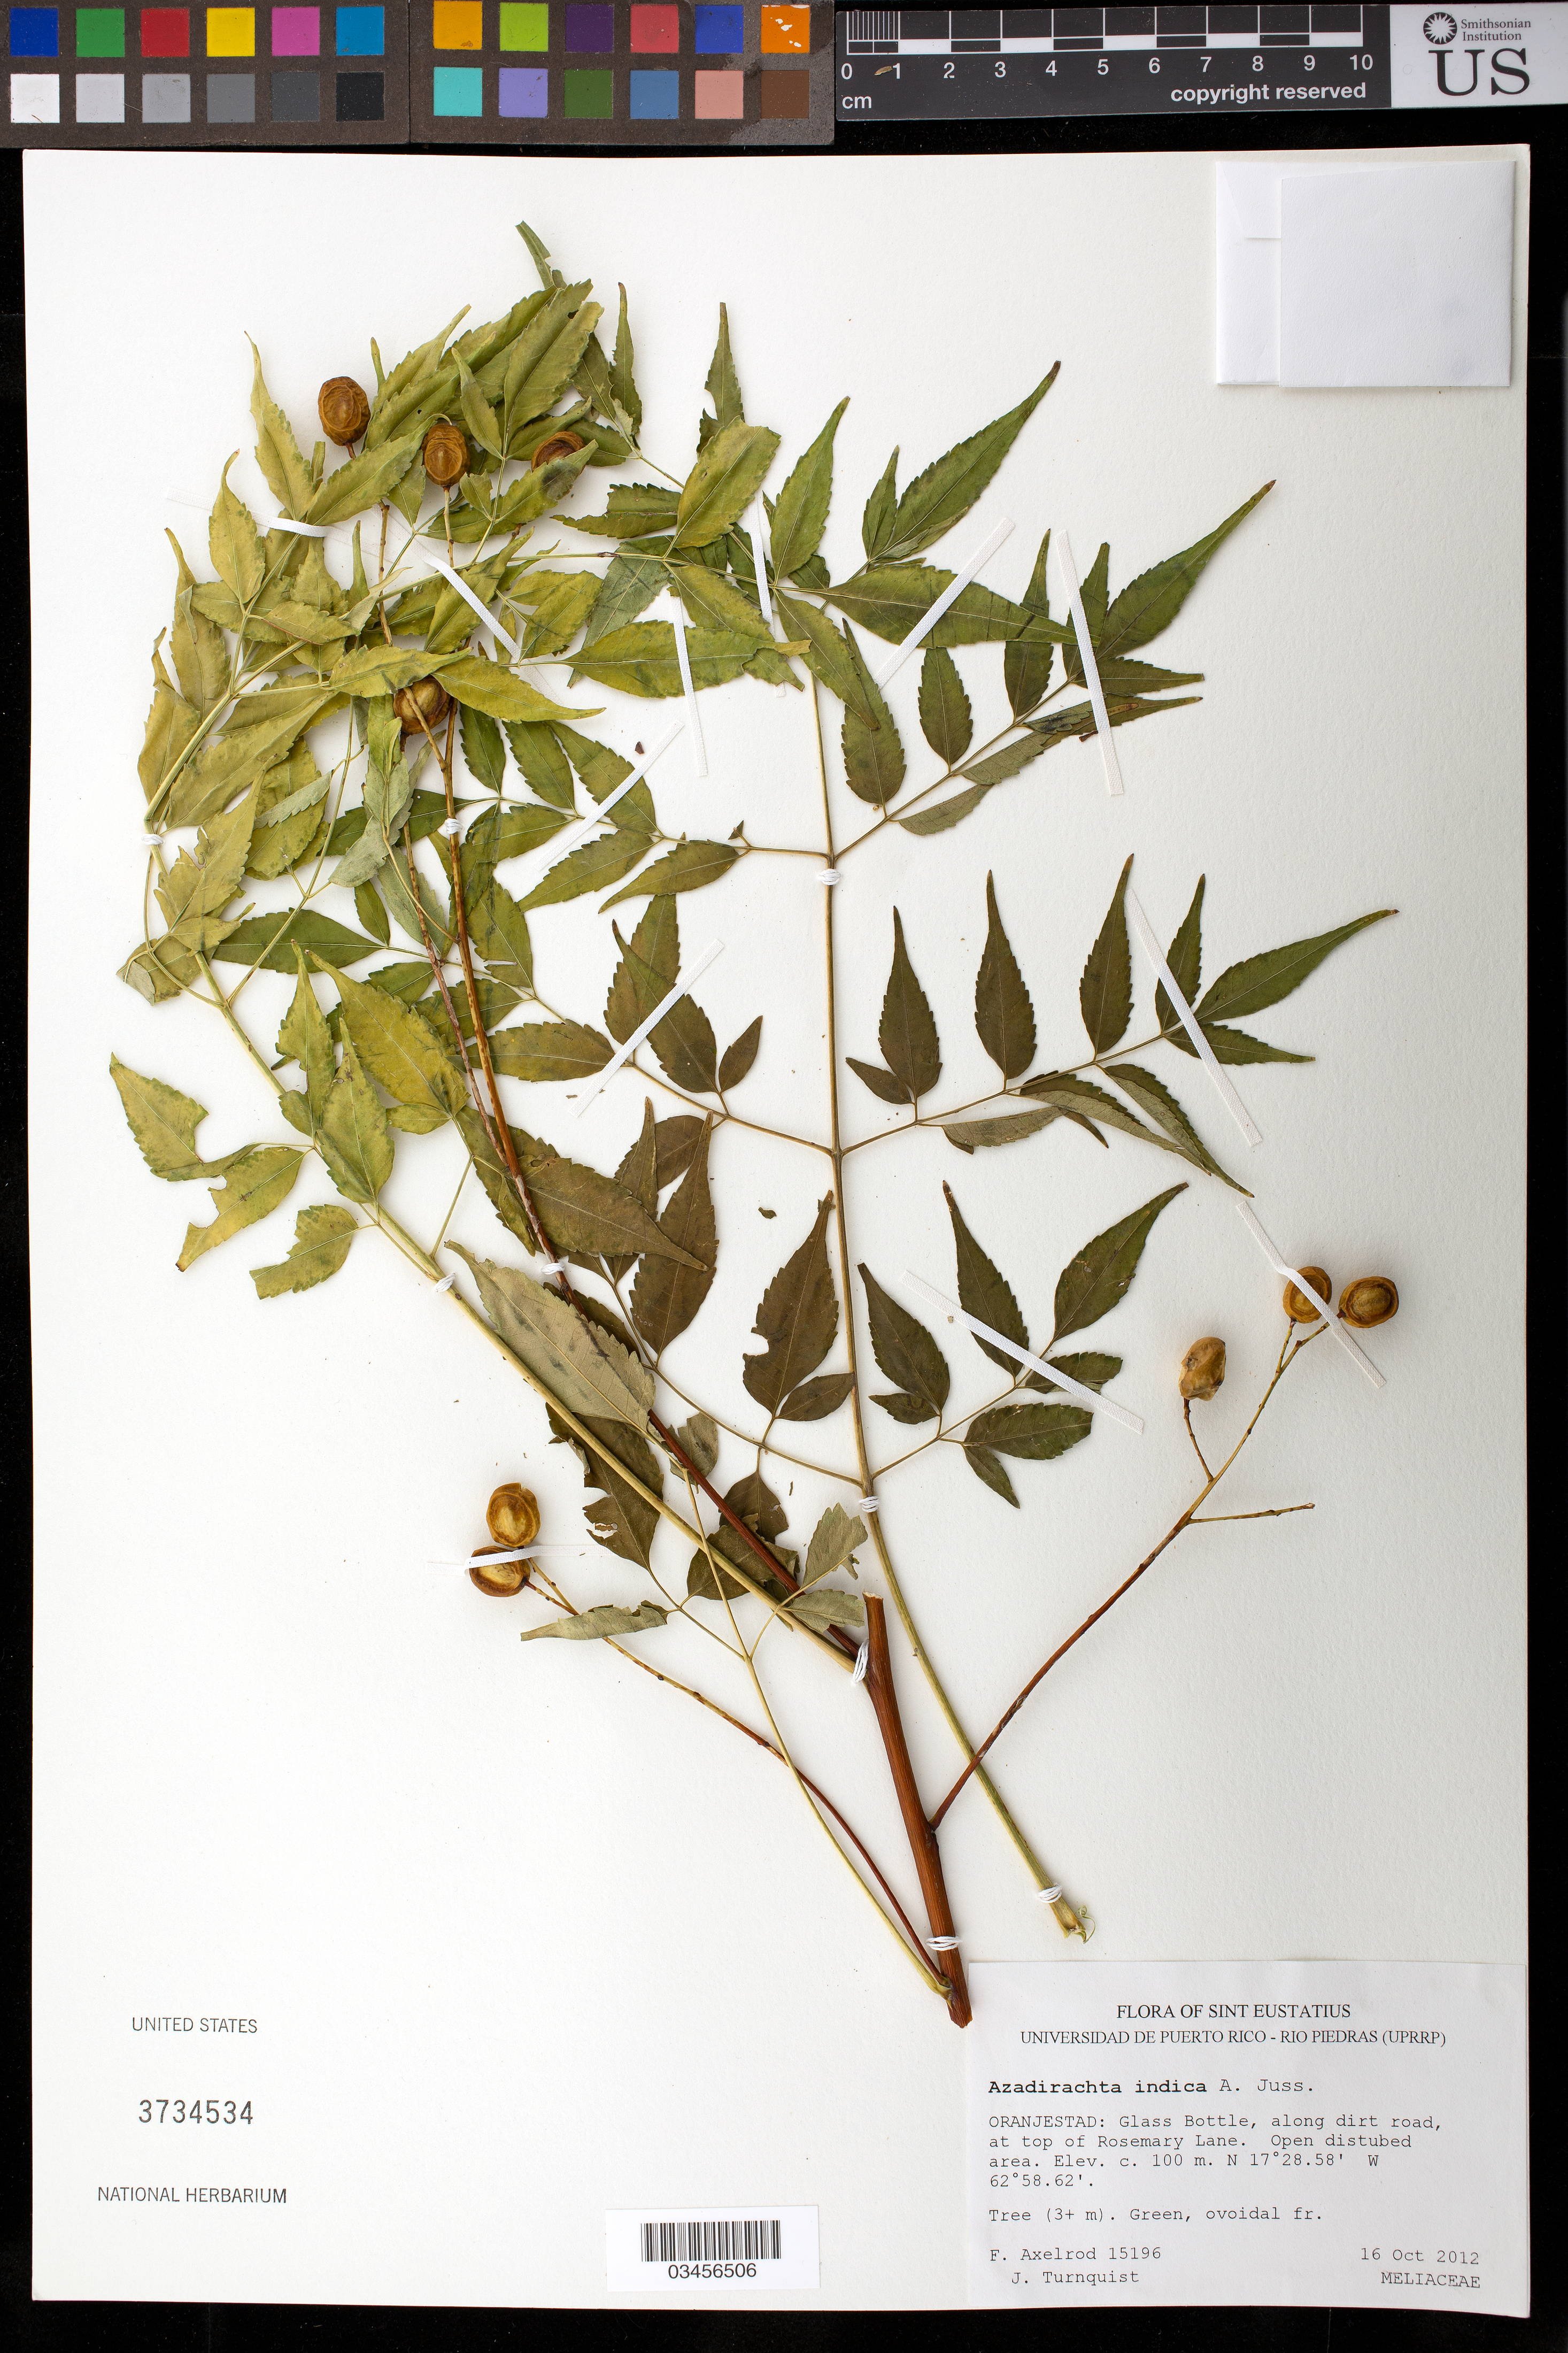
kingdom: Plantae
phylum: Tracheophyta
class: Magnoliopsida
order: Sapindales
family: Meliaceae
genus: Azadirachta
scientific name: Azadirachta indica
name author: A. Juss.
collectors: F. S. Axelrod & J. Turnquist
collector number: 15196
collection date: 2012-10-16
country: Netherlands Antilles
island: Sint Eustatius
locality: Orangestad: Glass Bottle, along dirt road at top of Rosemary Lane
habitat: Open disturbed area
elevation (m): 100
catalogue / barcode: US 3734534